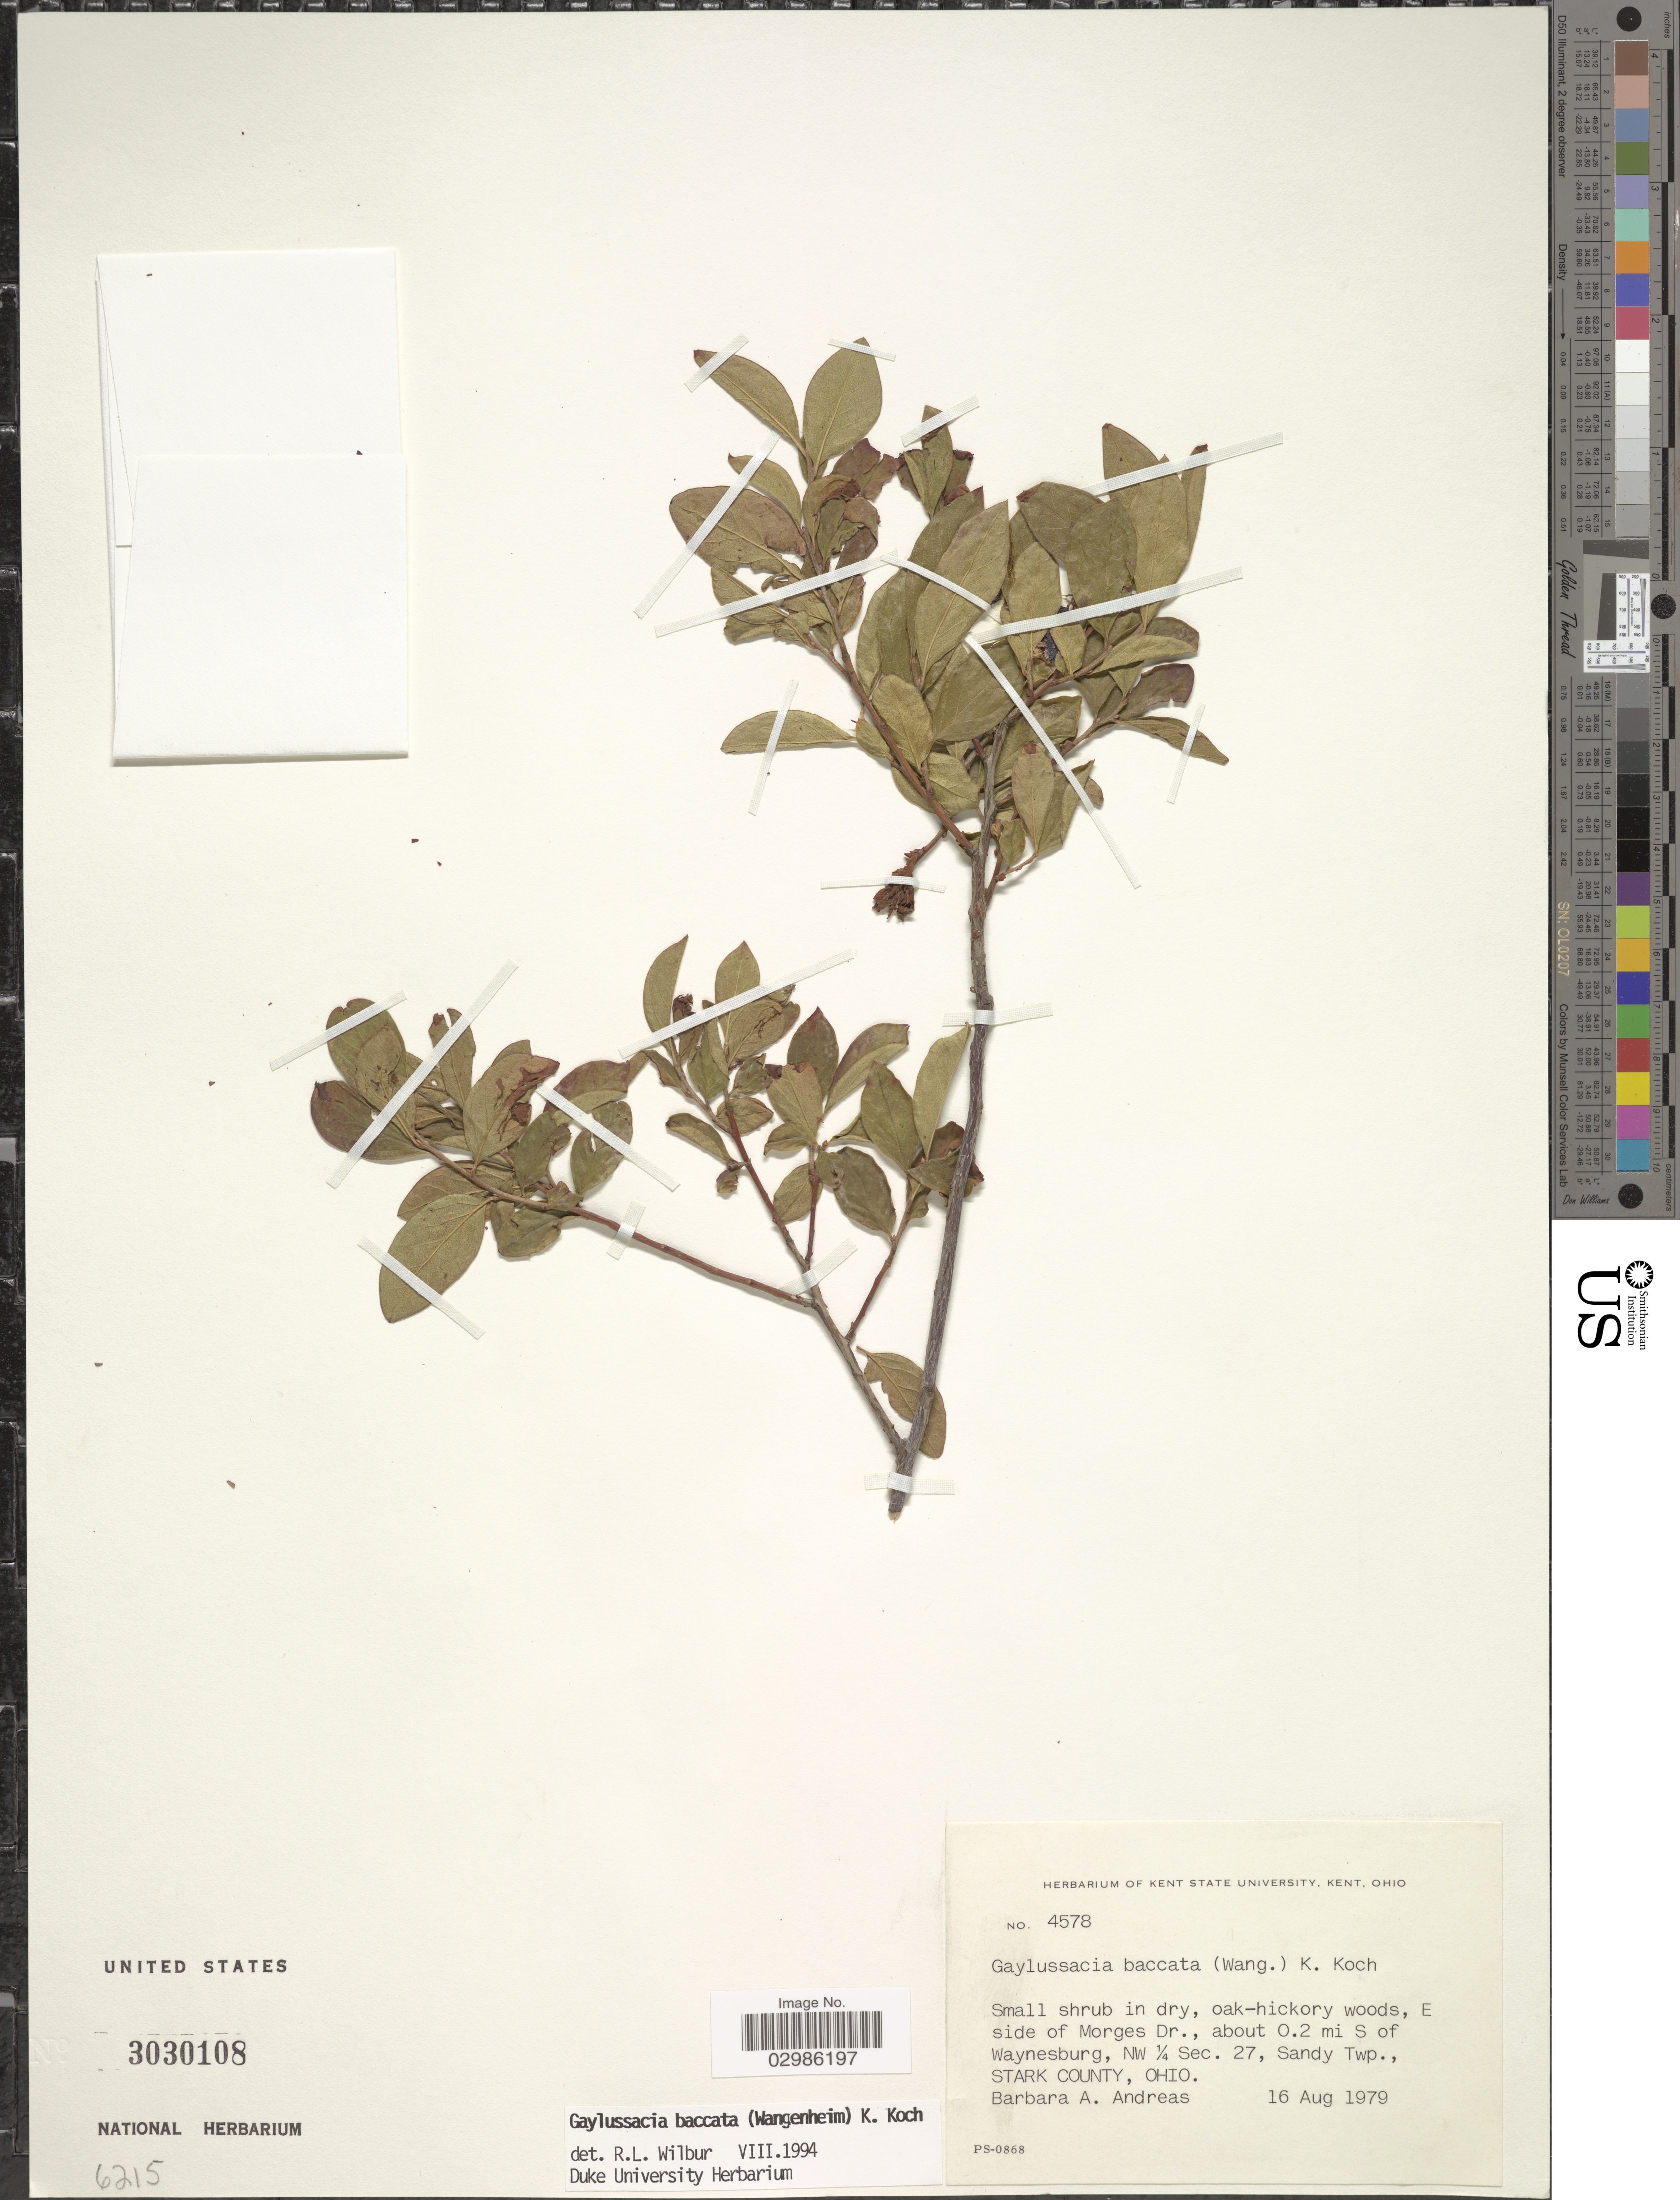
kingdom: Plantae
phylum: Tracheophyta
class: Magnoliopsida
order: Ericales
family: Ericaceae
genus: Gaylussacia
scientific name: Gaylussacia baccata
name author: (Wangenh.) K. Koch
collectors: B. A. Andreas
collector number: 4578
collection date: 1979-08-16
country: United States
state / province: Ohio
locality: E side of Morges Dr., about 0.2 mi S of Waynesburg, NW ¼ Sec. 27, Sandy Twp., Stark County.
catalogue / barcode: US 3030108